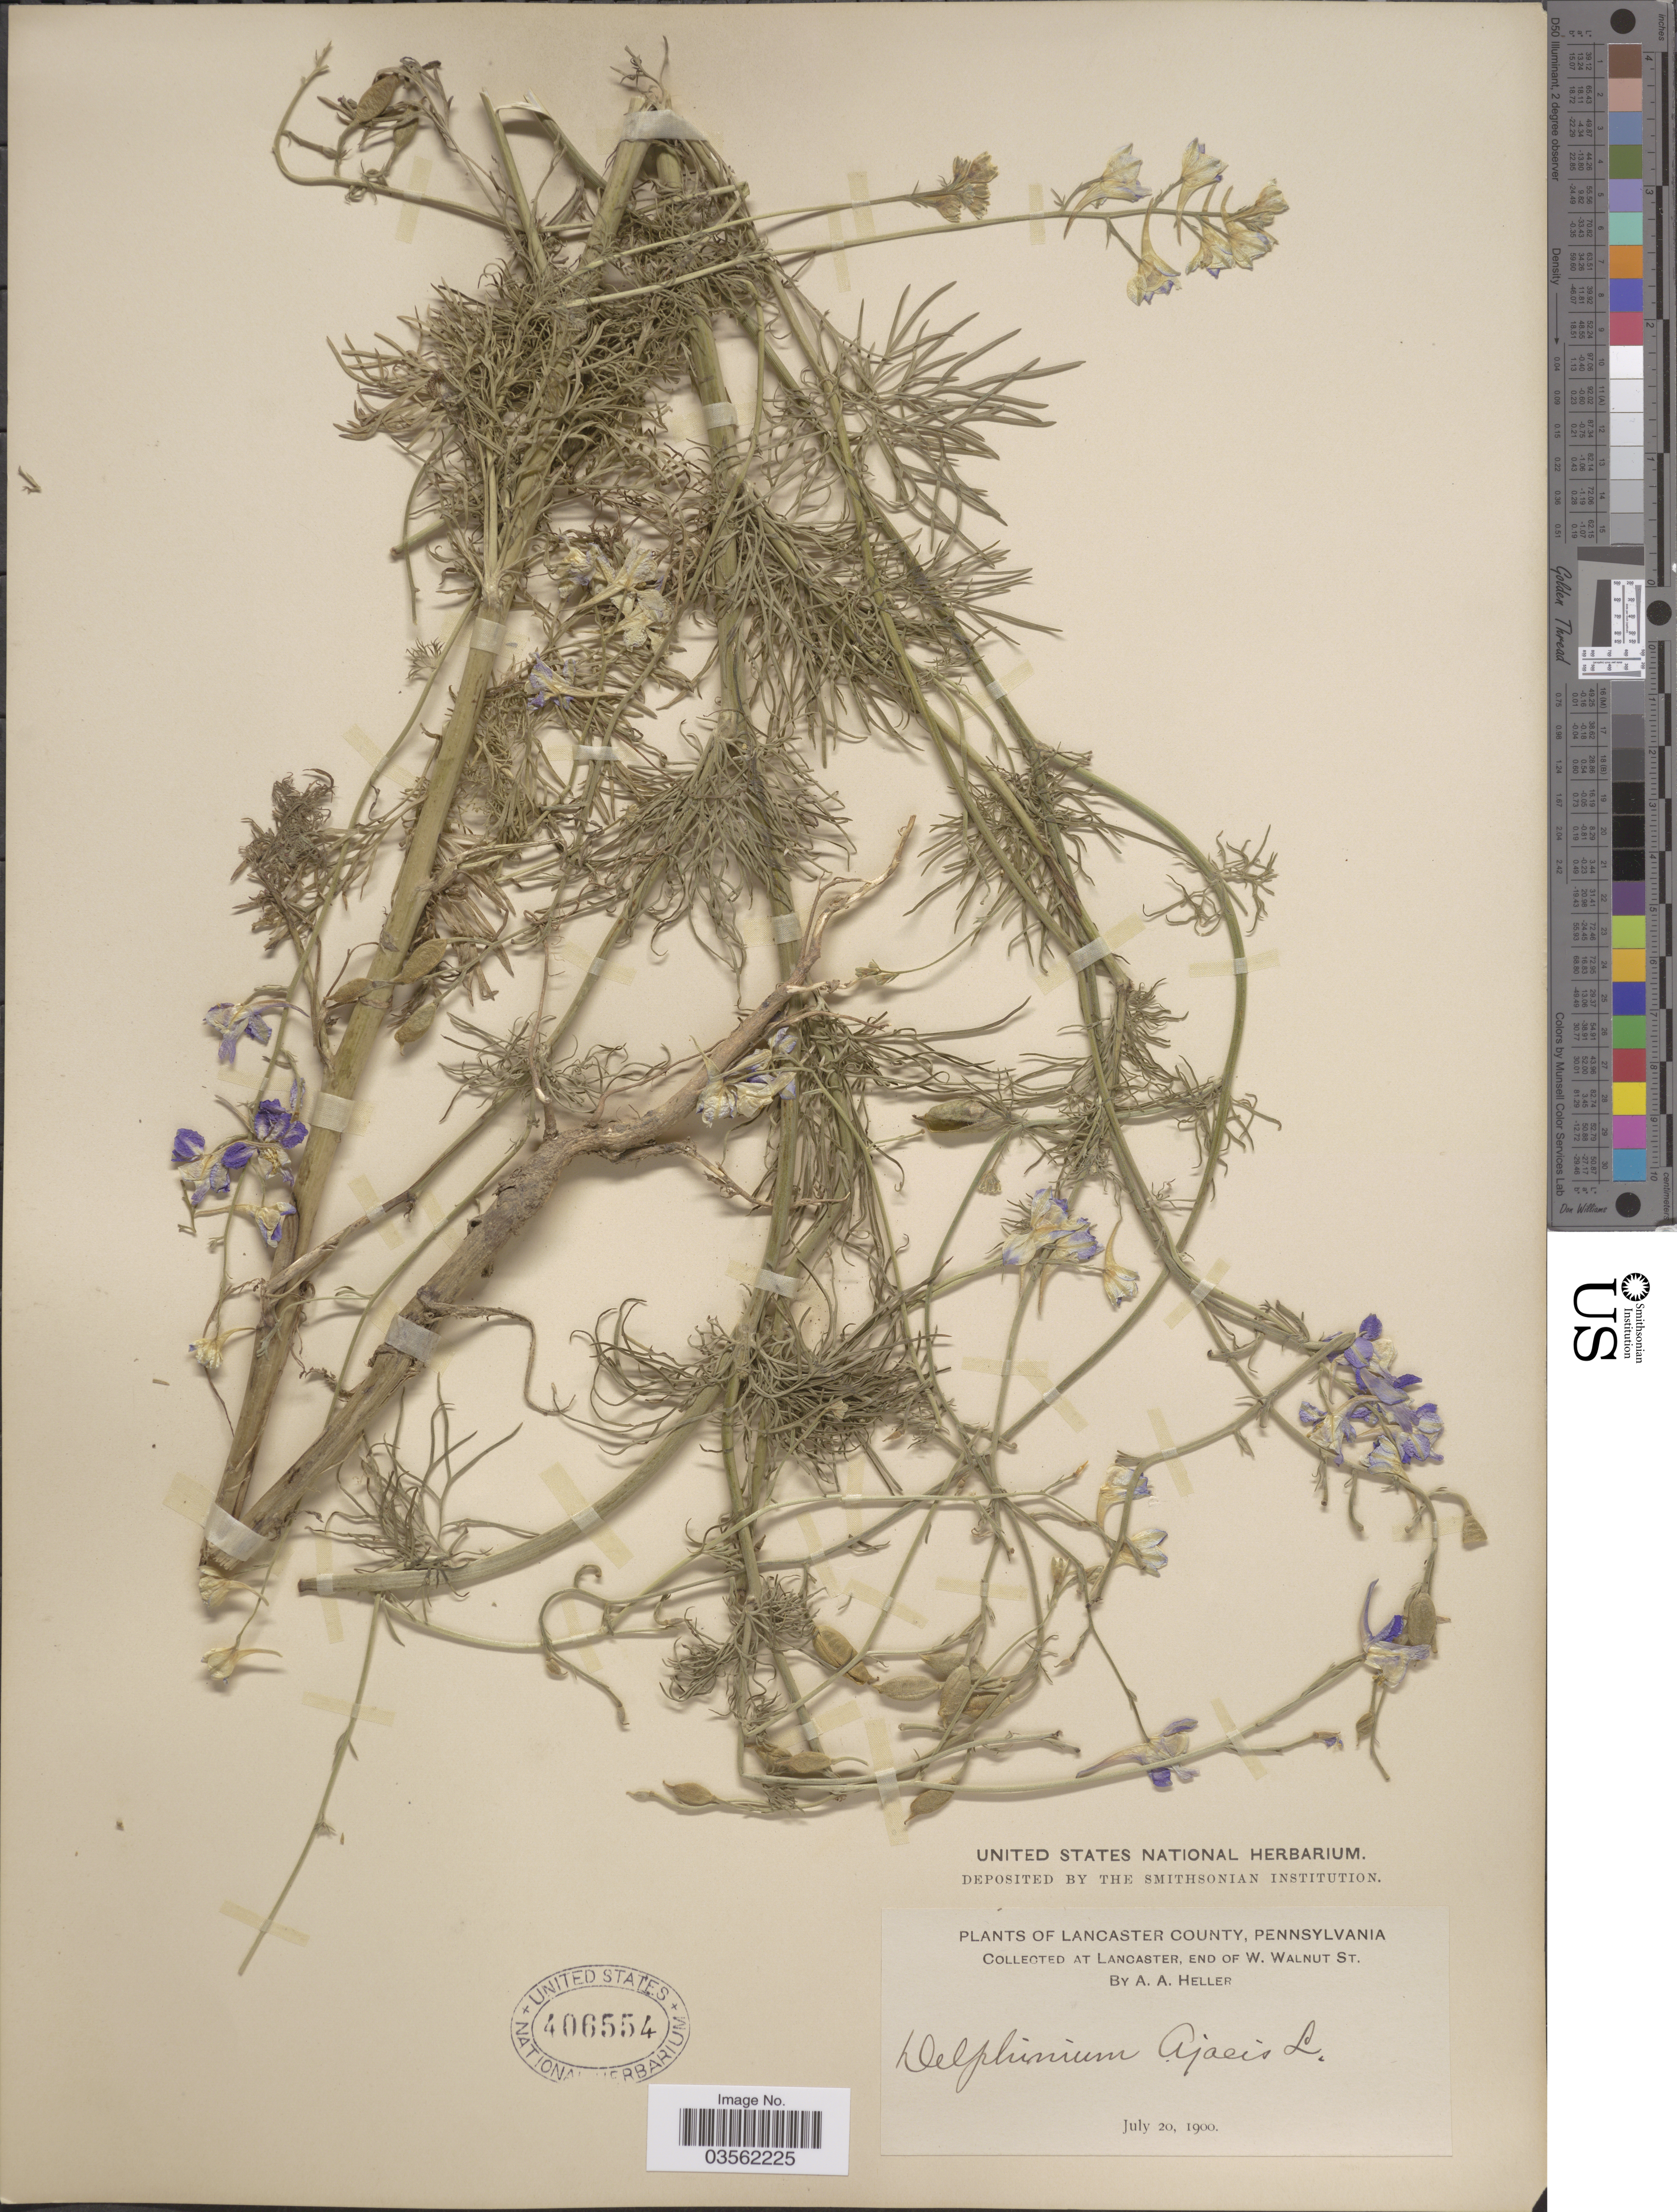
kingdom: Plantae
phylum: Tracheophyta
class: Magnoliopsida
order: Ranunculales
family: Ranunculaceae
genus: Delphinium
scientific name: Delphinium ajacis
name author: L.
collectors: A. A. Heller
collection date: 1900-07-20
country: United States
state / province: Pennsylvania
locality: Lancaster County. Lancaster, End of W. Walnut St.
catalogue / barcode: US 406554